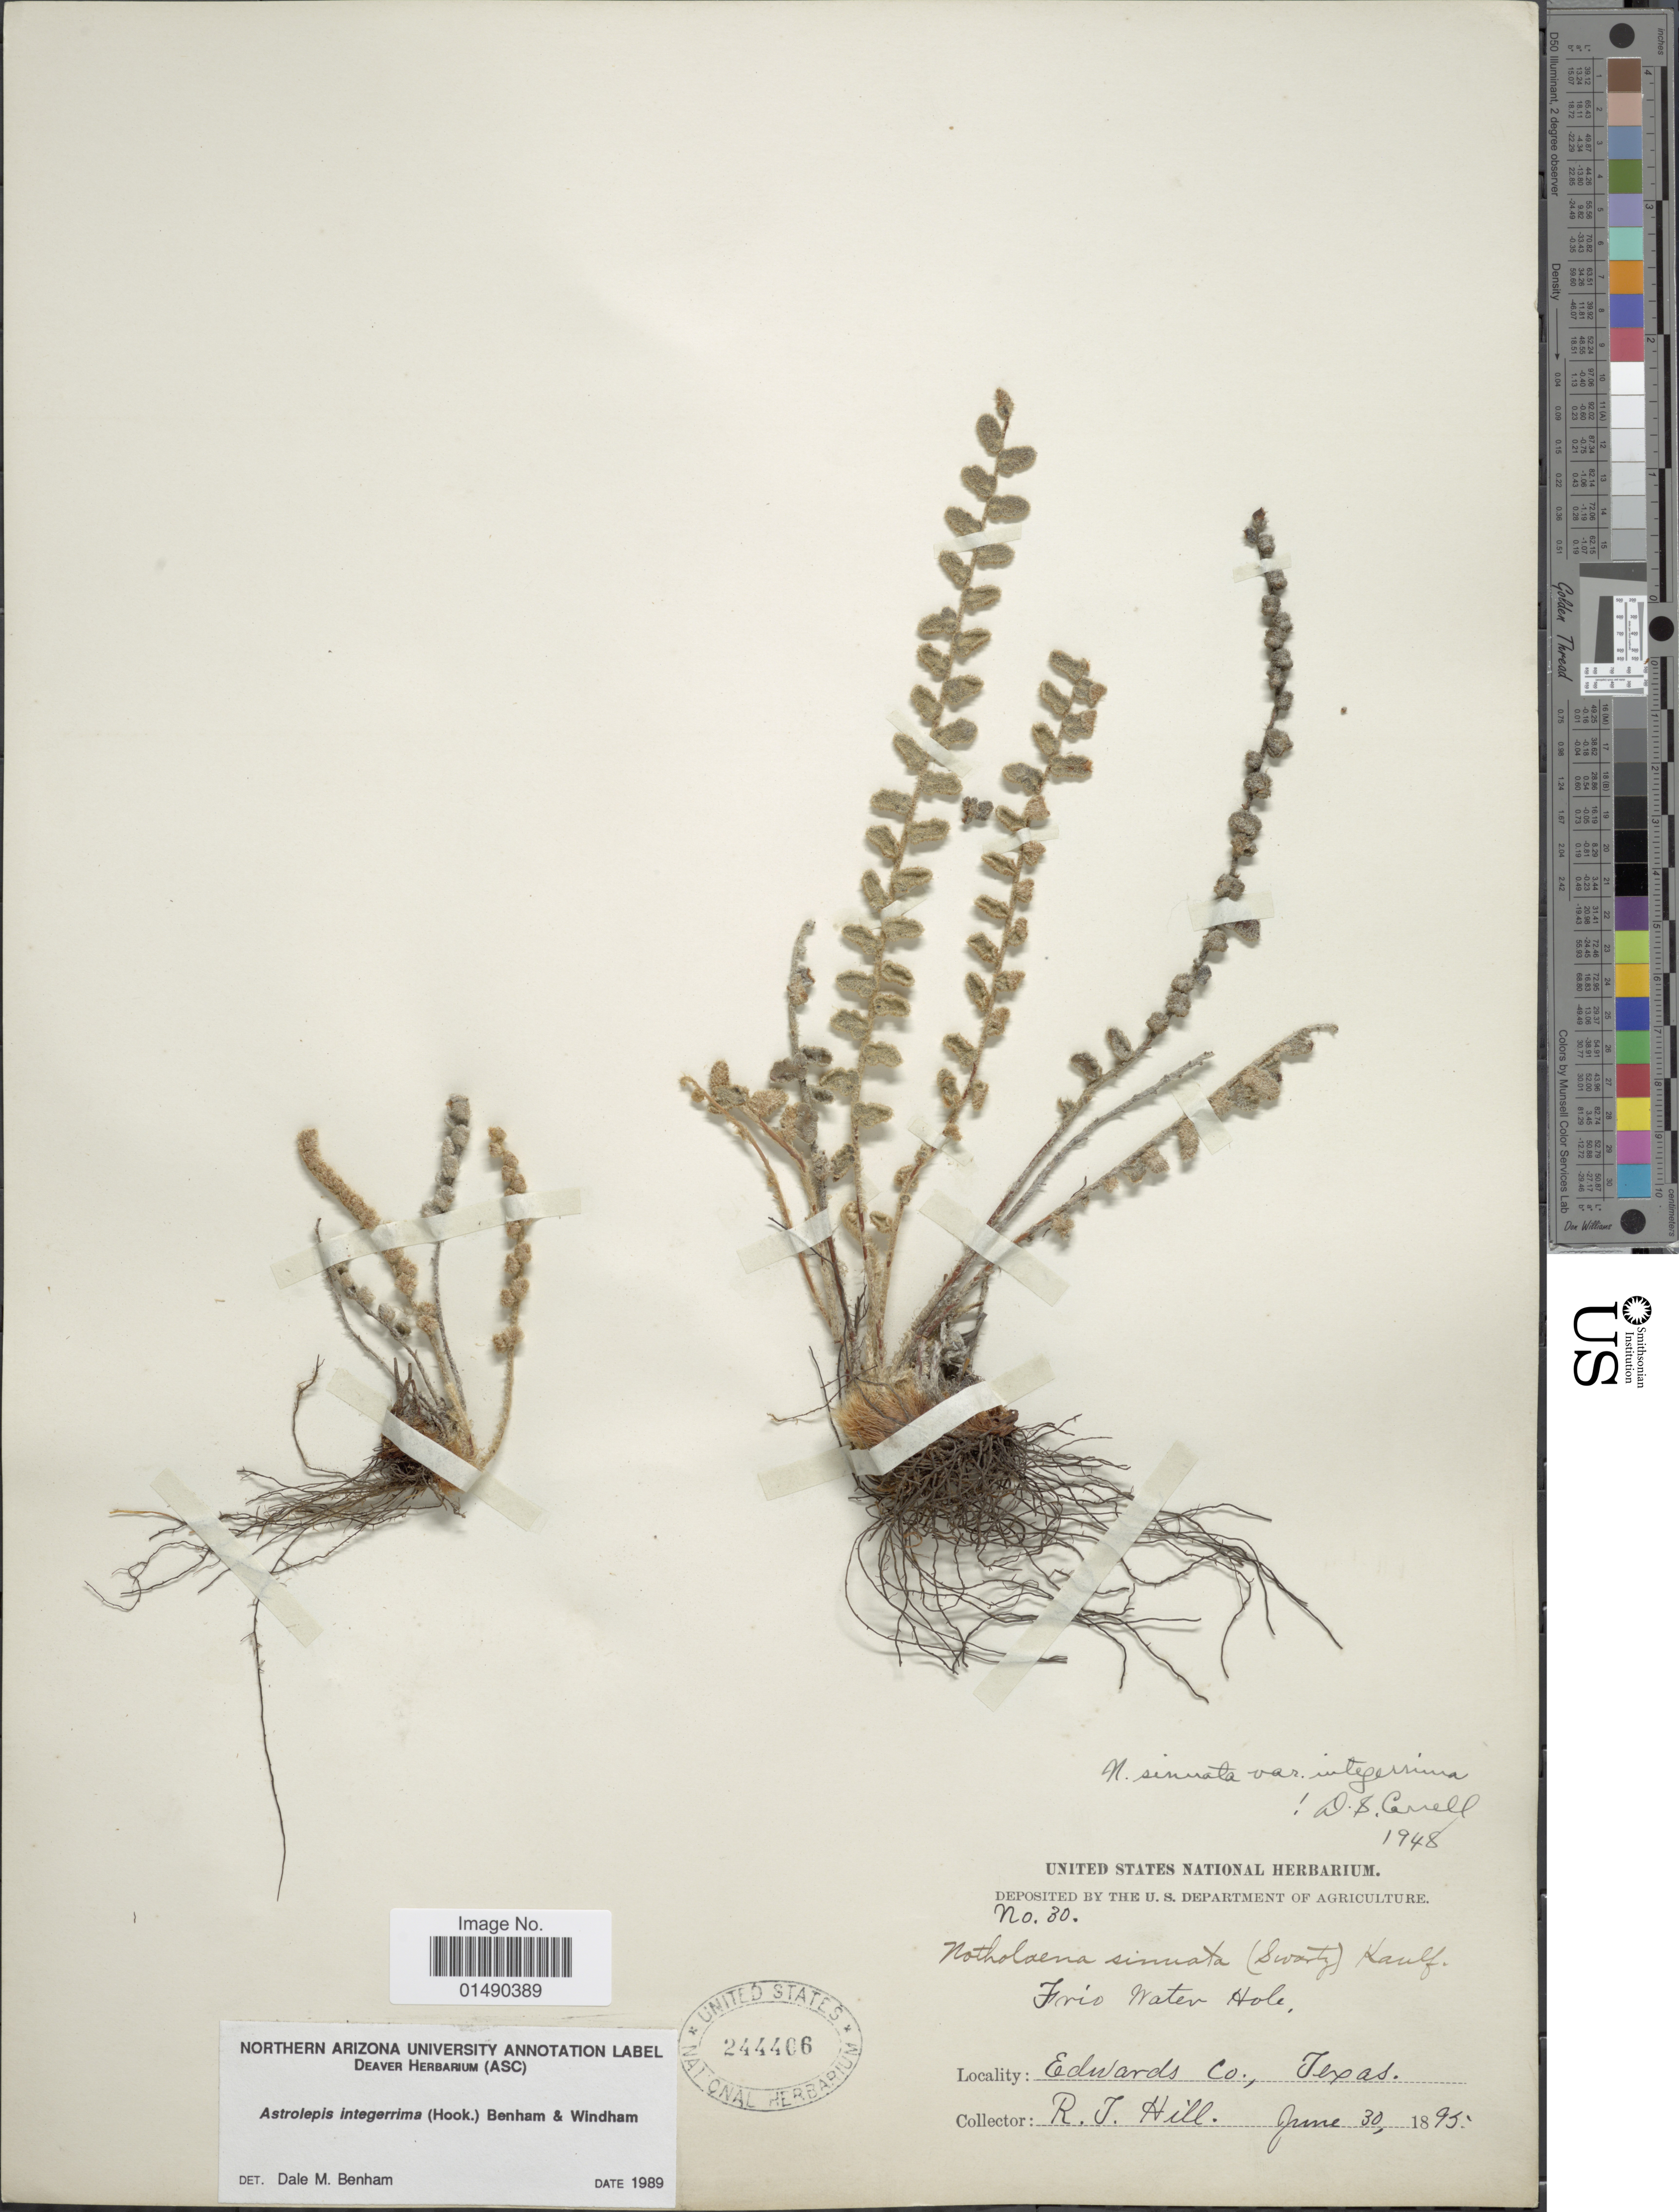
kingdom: Plantae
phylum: Tracheophyta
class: Polypodiopsida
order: Polypodiales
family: Pteridaceae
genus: Astrolepis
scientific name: Astrolepis integerrima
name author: (Hook.) D.M. Benham & Windham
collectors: R. J. Hill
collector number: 30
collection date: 1895-06-30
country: United States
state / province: Texas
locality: Edwards Co.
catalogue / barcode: US 244406